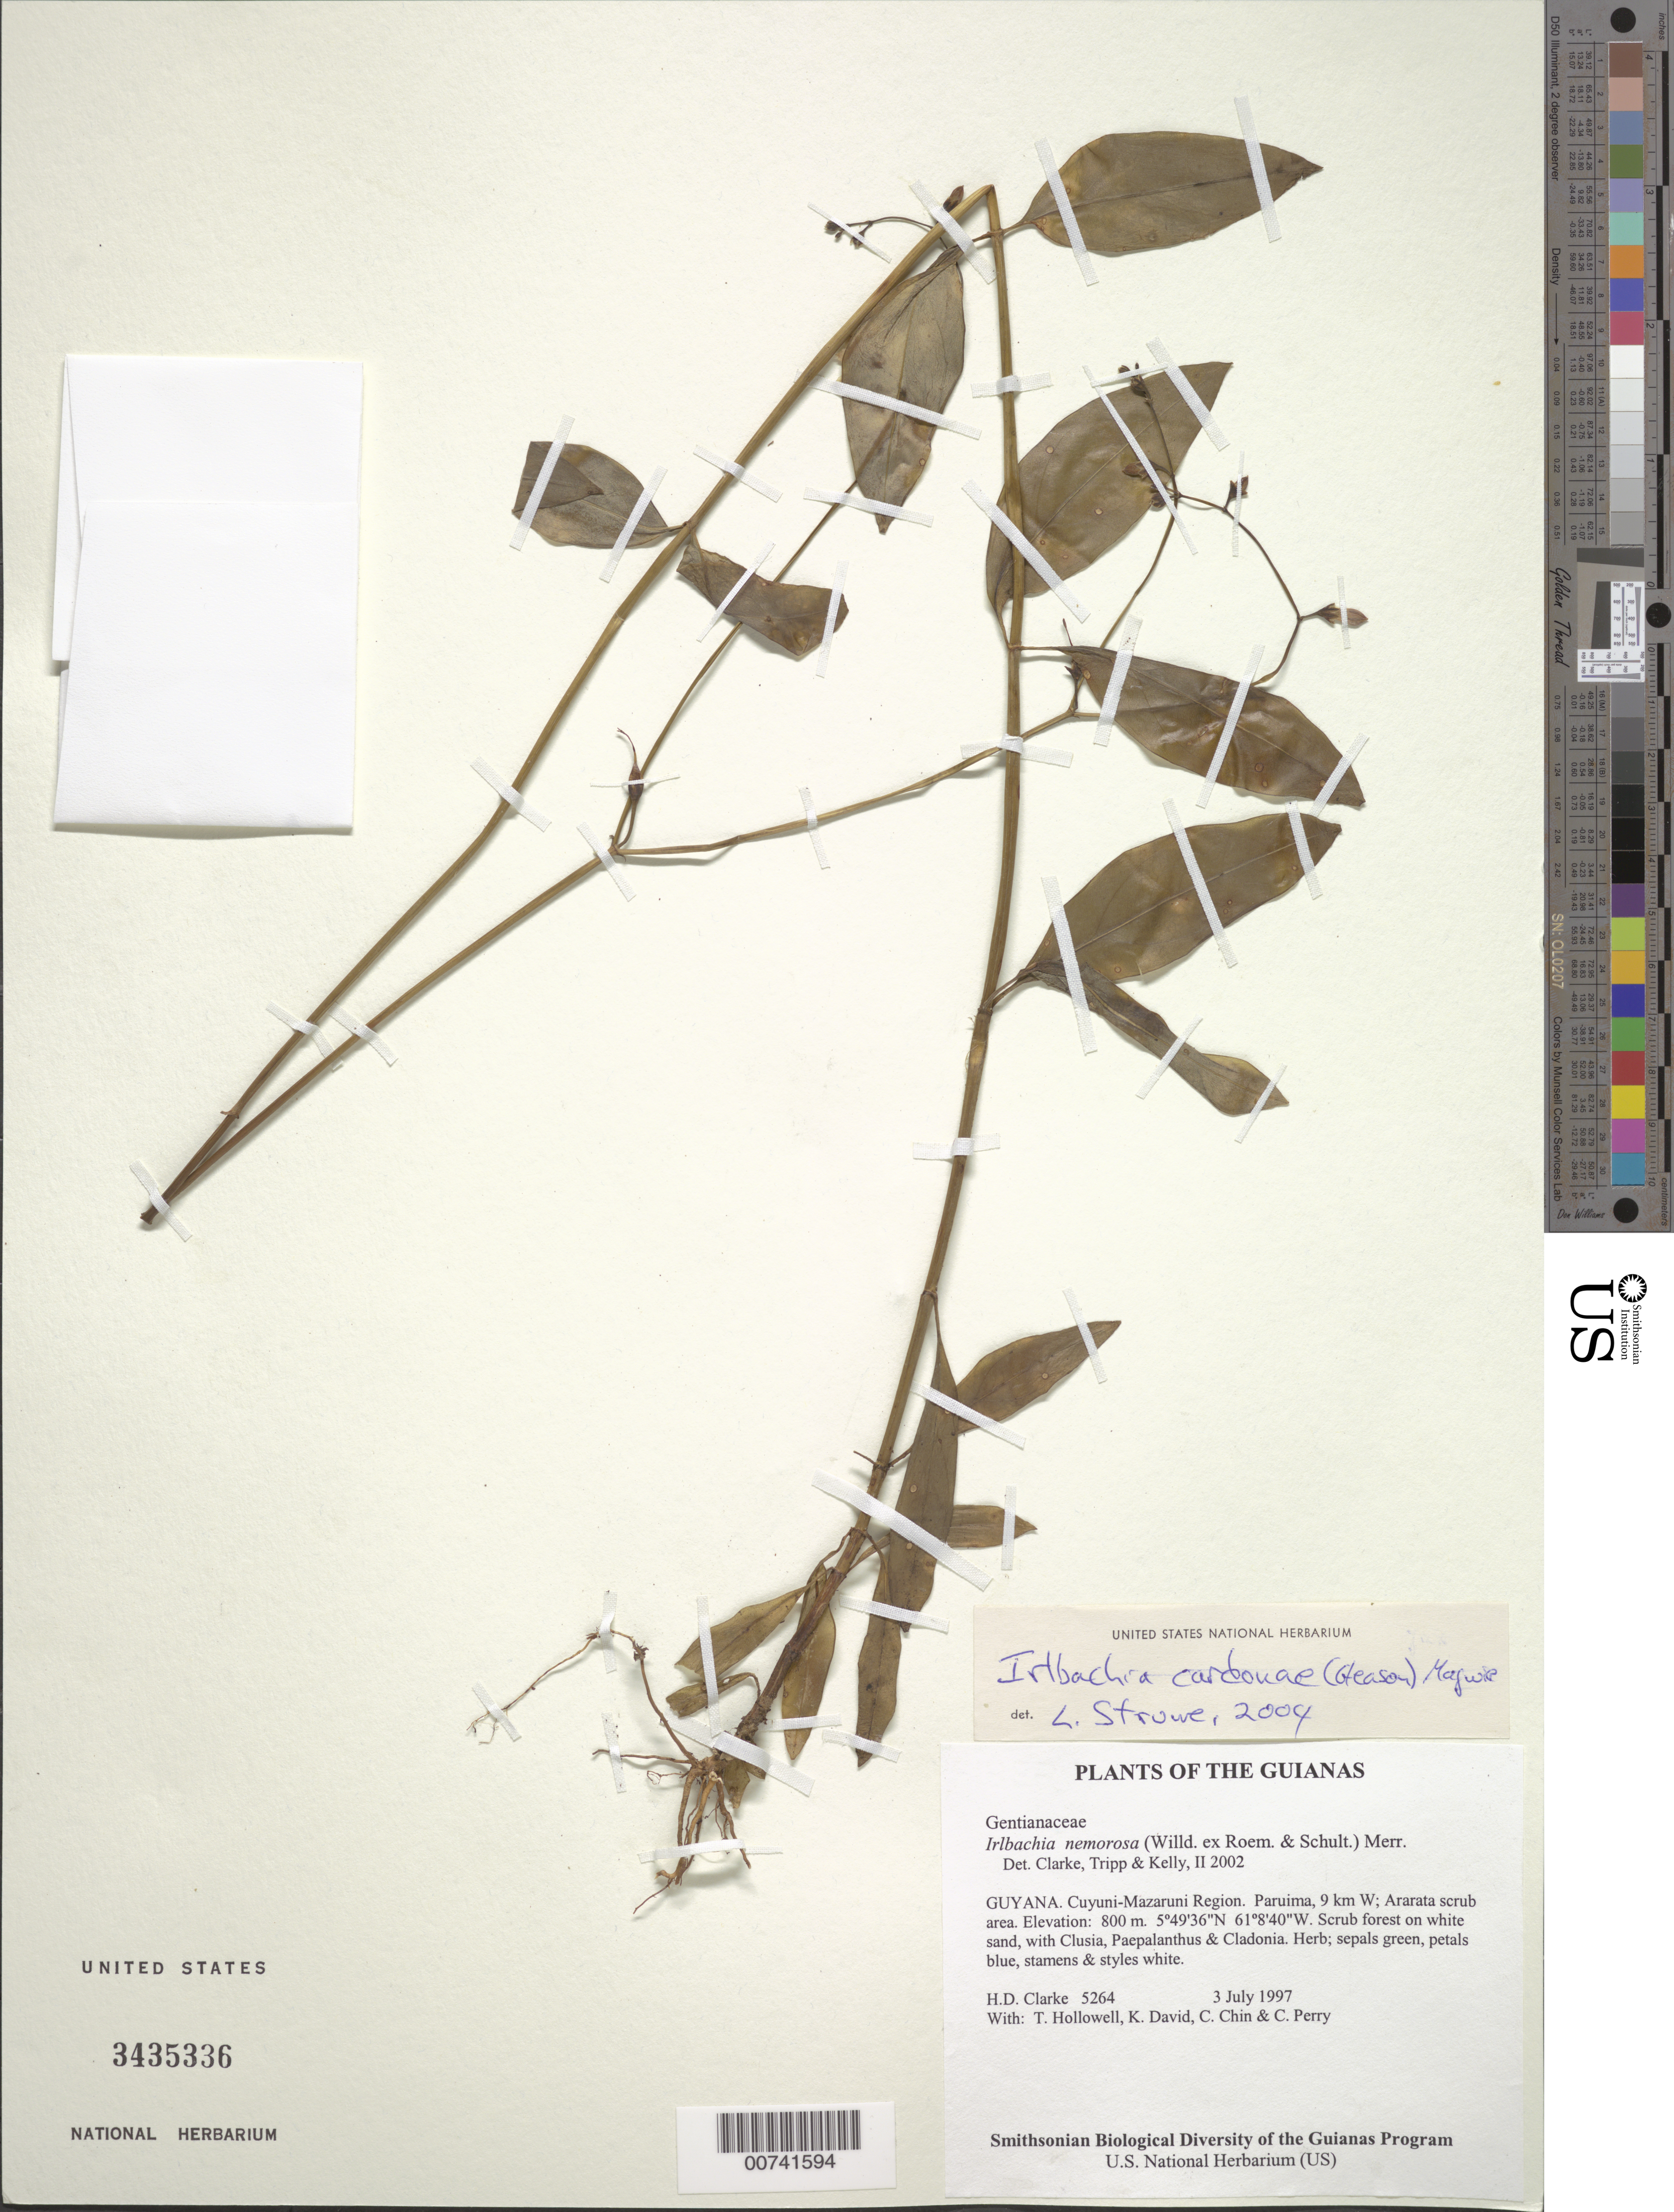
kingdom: Plantae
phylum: Tracheophyta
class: Magnoliopsida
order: Gentianales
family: Gentianaceae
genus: Irlbachia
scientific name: Irlbachia cardonae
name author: (Gleason) Maguire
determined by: Struwe, L.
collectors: H. D. Clarke, T. Hollowell, K. David, C. Chin & C. Perry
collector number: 5264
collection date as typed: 3 July 1997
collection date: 1997-07-03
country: Guyana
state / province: Cuyuni-Mazaruni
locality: Paruima, 9 km W; Ararata scrub area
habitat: Scrub forest on white sand, with Clusia, Paepalanthus & Cladonia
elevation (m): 800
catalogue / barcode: US 3435336